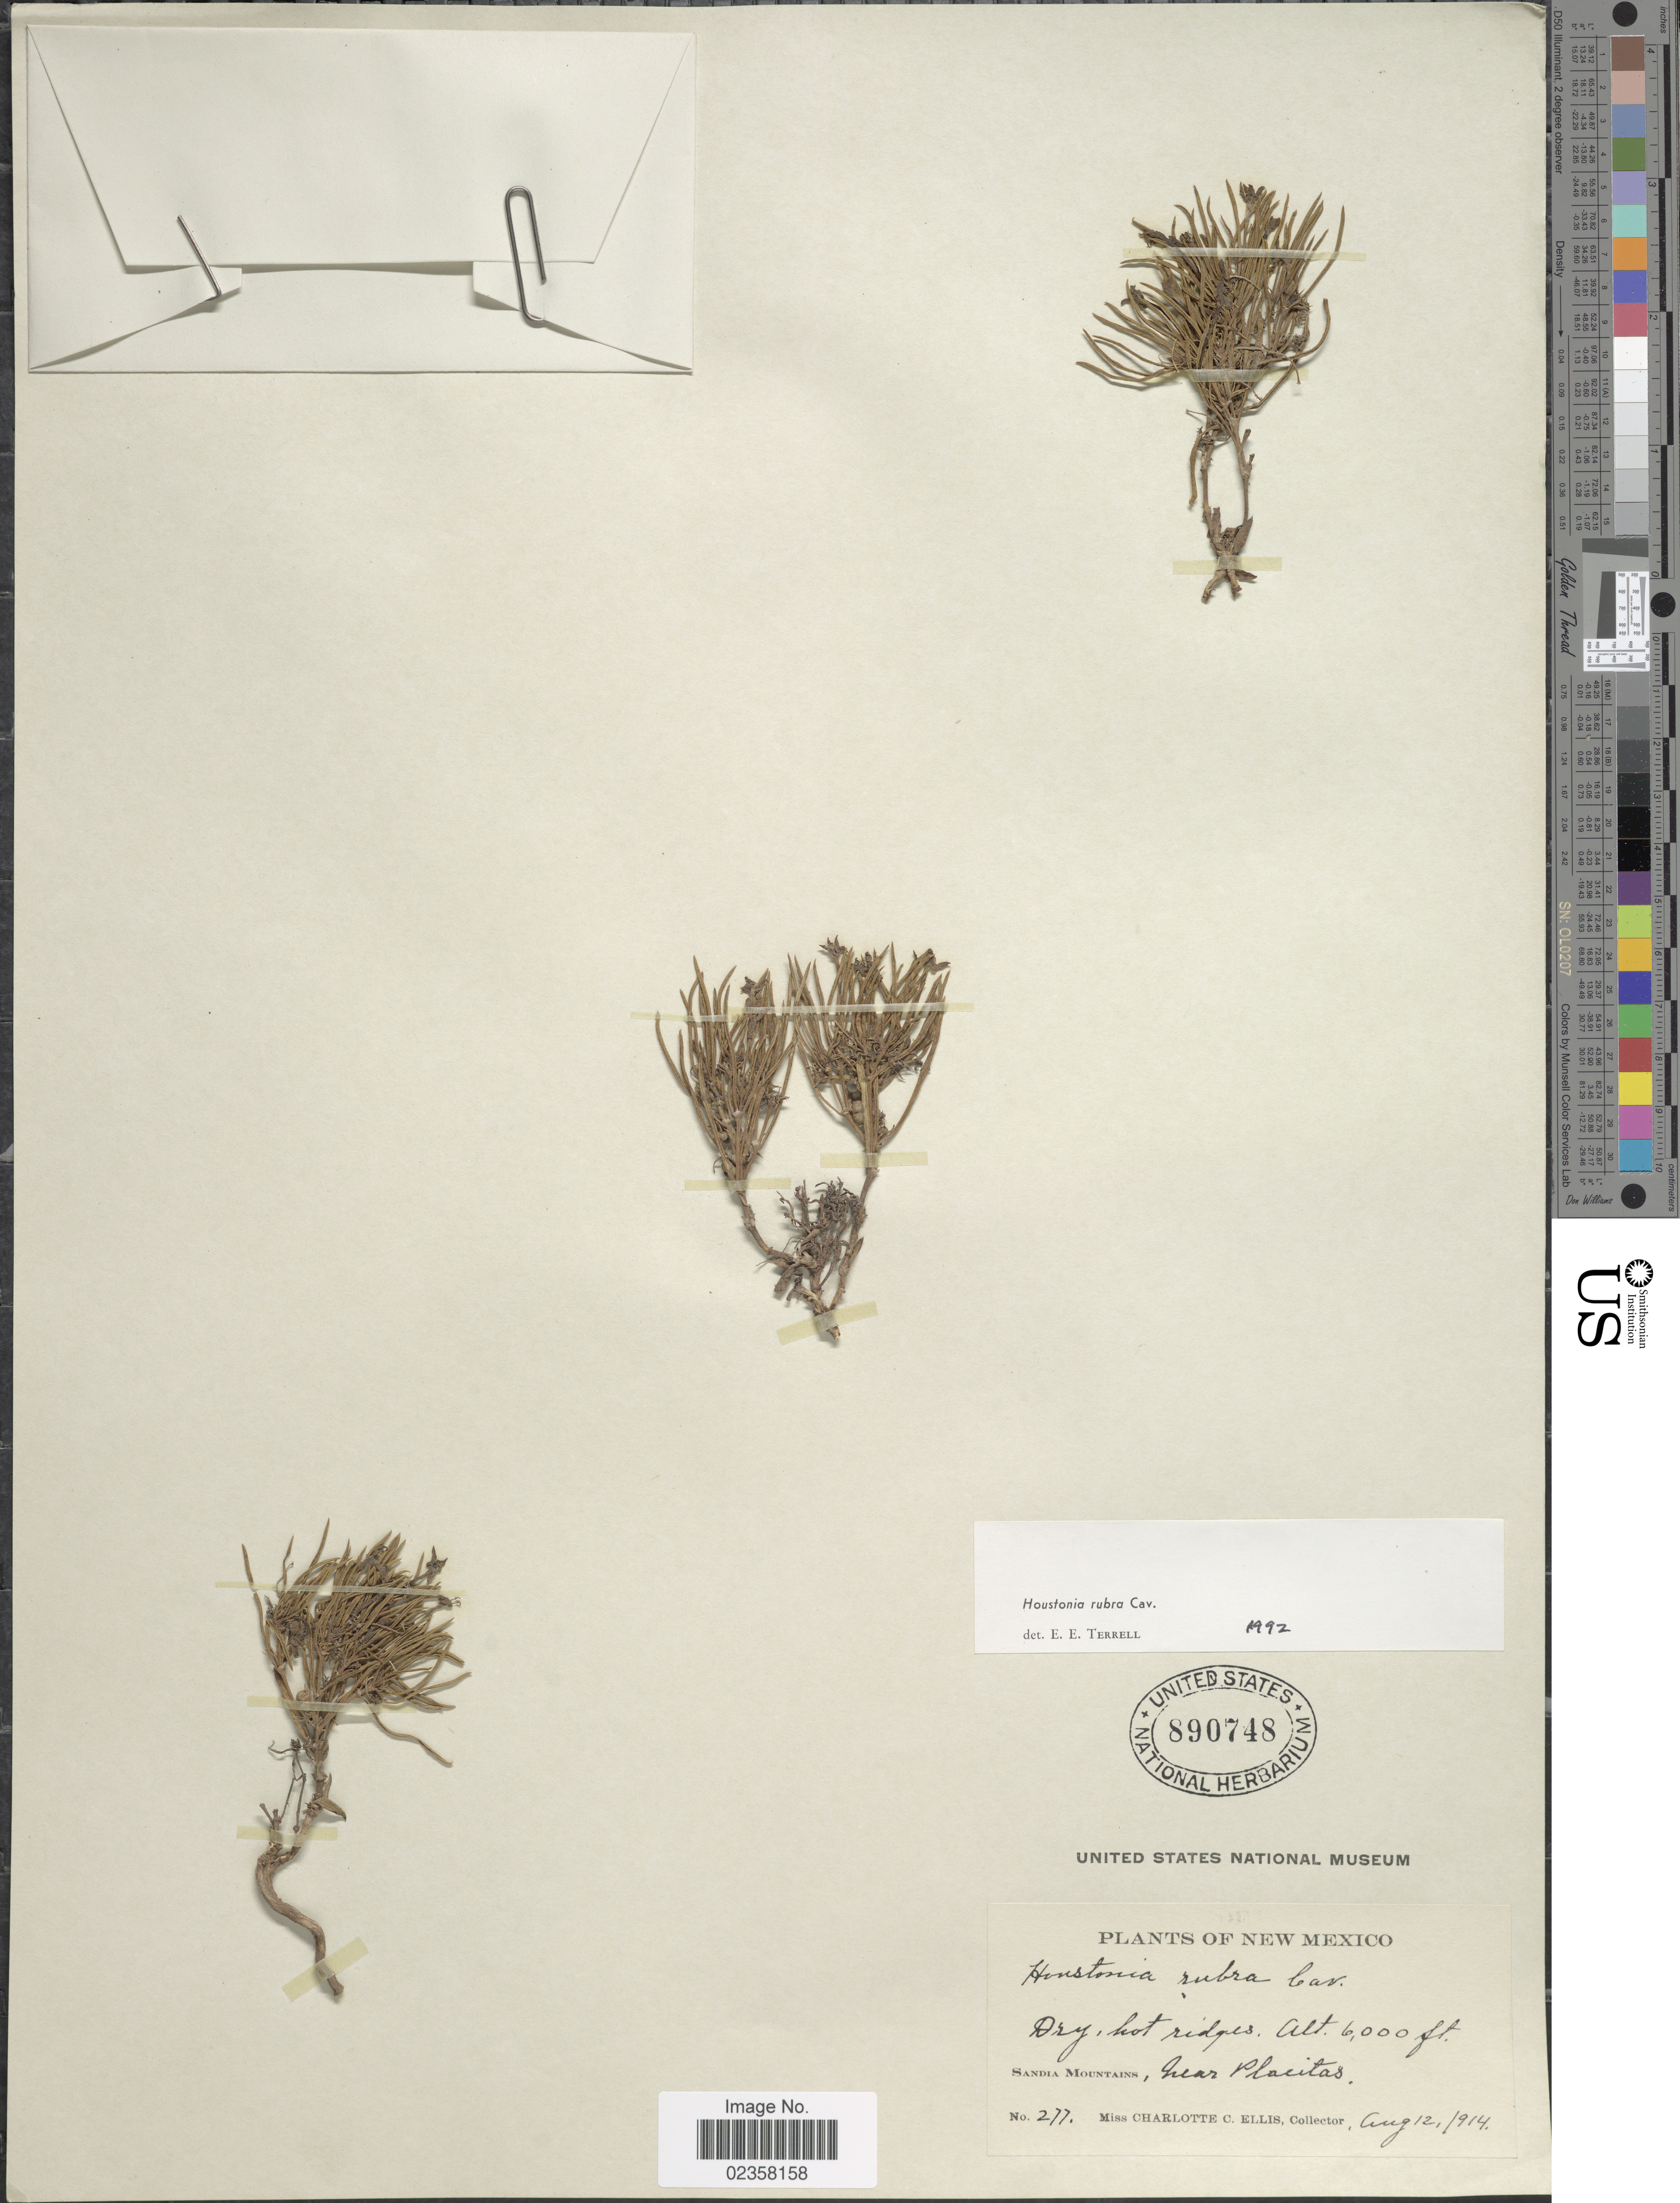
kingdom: Plantae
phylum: Tracheophyta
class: Magnoliopsida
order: Gentianales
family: Rubiaceae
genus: Houstonia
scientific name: Houstonia rubra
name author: Cav.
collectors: C. C. Ellis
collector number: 277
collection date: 1914-08-12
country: United States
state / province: New Mexico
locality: Dry, hot ridges, Sandia Mountains, near Placitas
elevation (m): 1829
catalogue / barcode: US 890748